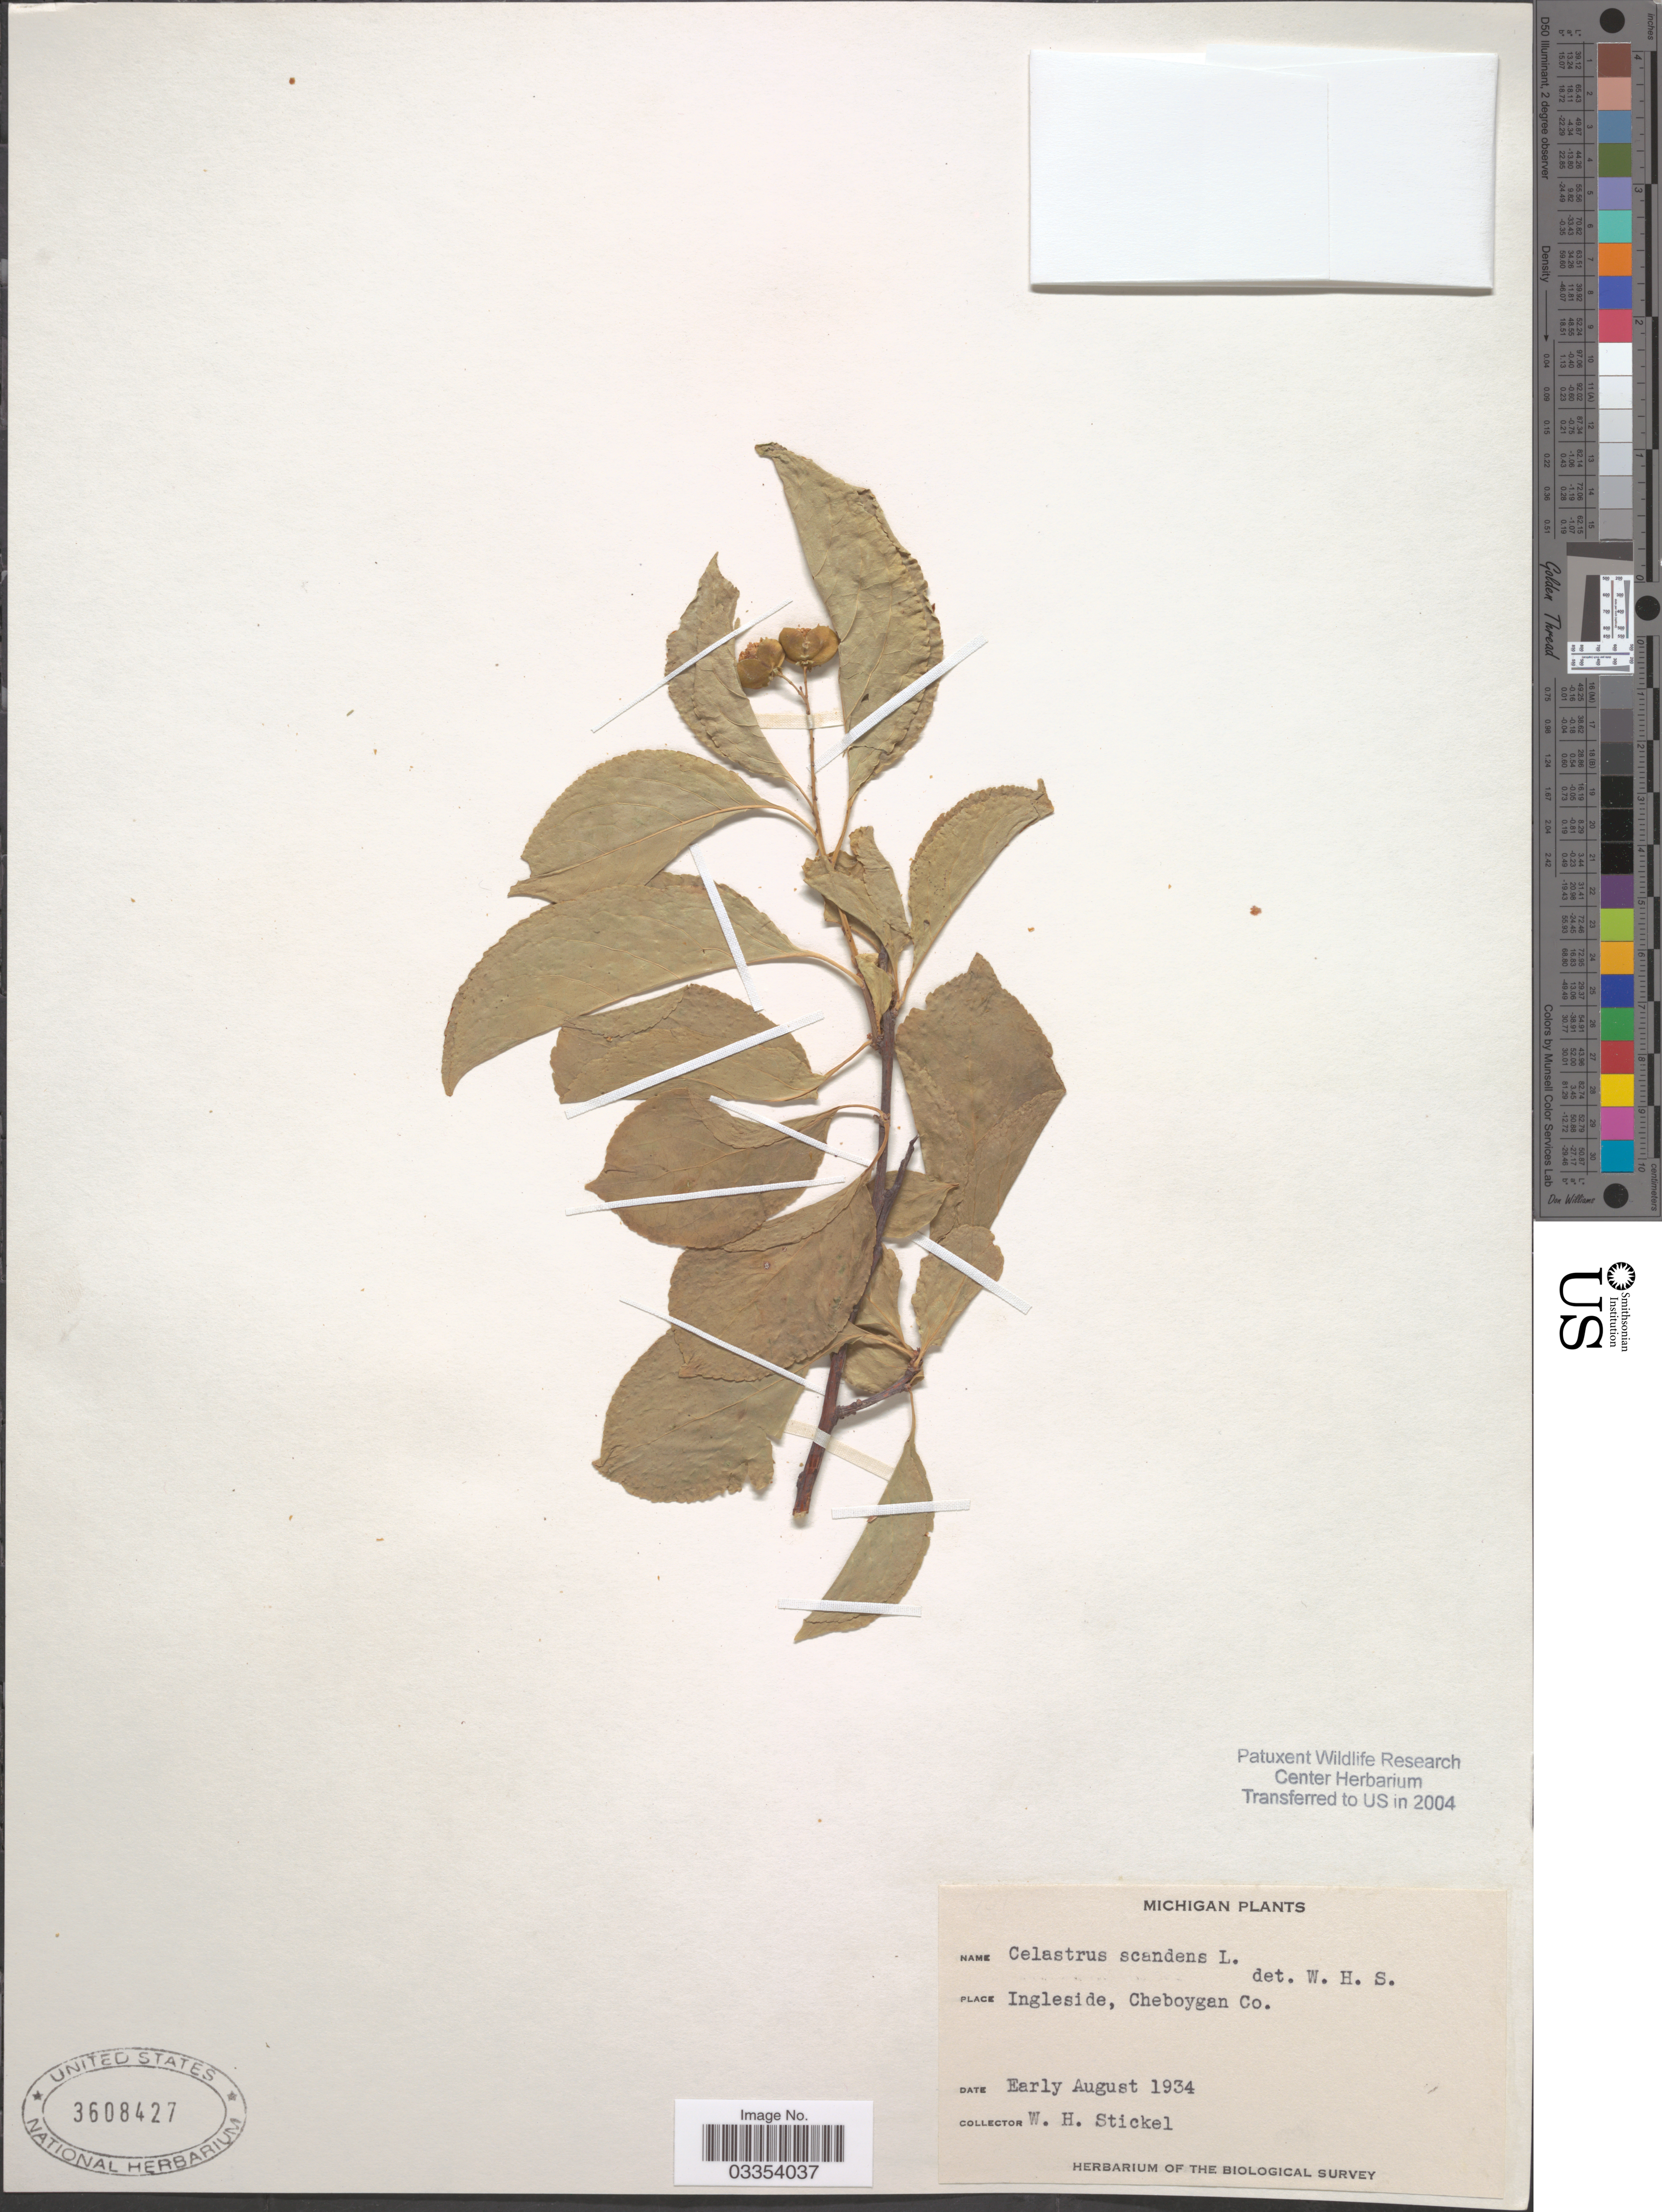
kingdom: Plantae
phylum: Tracheophyta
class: Magnoliopsida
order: Celastrales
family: Celastraceae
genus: Celastrus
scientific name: Celastrus scandens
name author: L.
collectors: W. Stickel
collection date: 1934-08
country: United States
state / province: Michigan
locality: Place Ingleside, Cheboygan Co.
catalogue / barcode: US 3608427